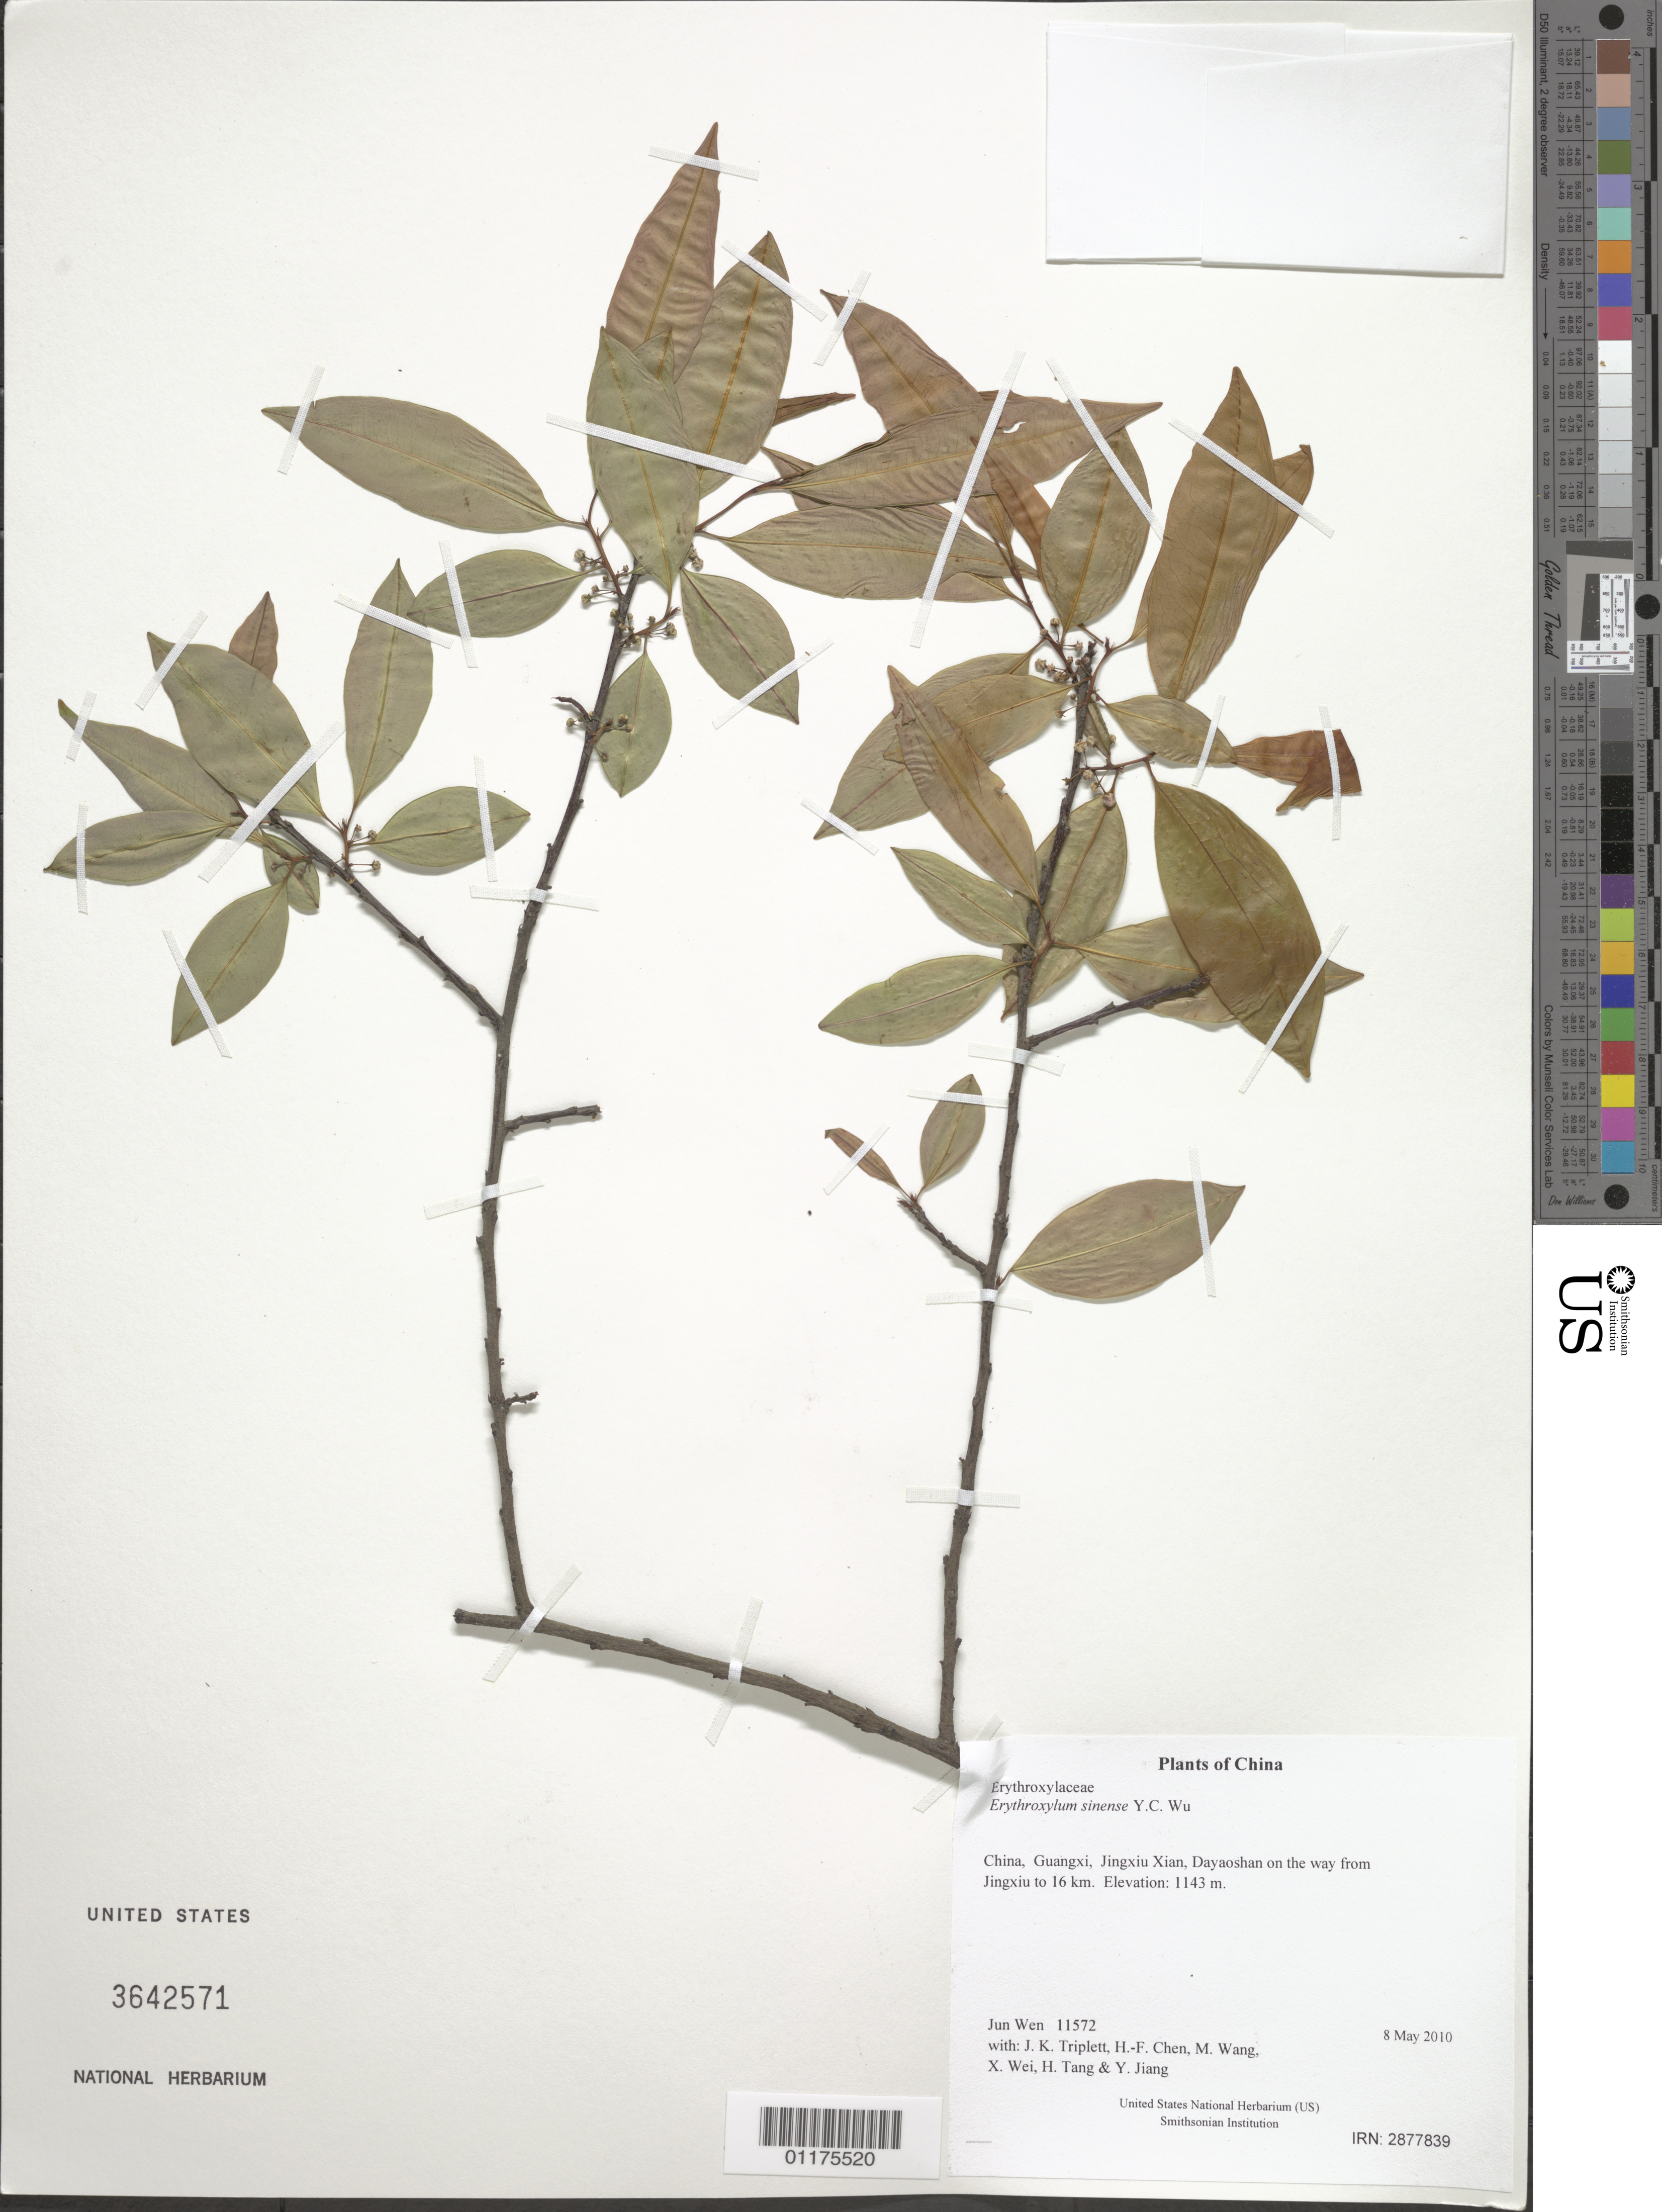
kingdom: Plantae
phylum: Tracheophyta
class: Magnoliopsida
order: Malpighiales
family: Erythroxylaceae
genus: Erythroxylum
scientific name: Erythroxylum sinense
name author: Y.C. Wu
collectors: J. Wen, J. K. Triplett, H.-F. Chen, M. Wang, X. Wei, H. Tang & Y. Jiang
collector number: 11572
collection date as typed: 8 May 2010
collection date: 2010-05-08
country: China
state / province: Guangxi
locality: Jingxiu Xian, Dayaoshan on the way from Jingxiu to 16 km.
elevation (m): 1143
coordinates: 24 09.660 N, 110 13.503 E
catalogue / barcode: US 3642571